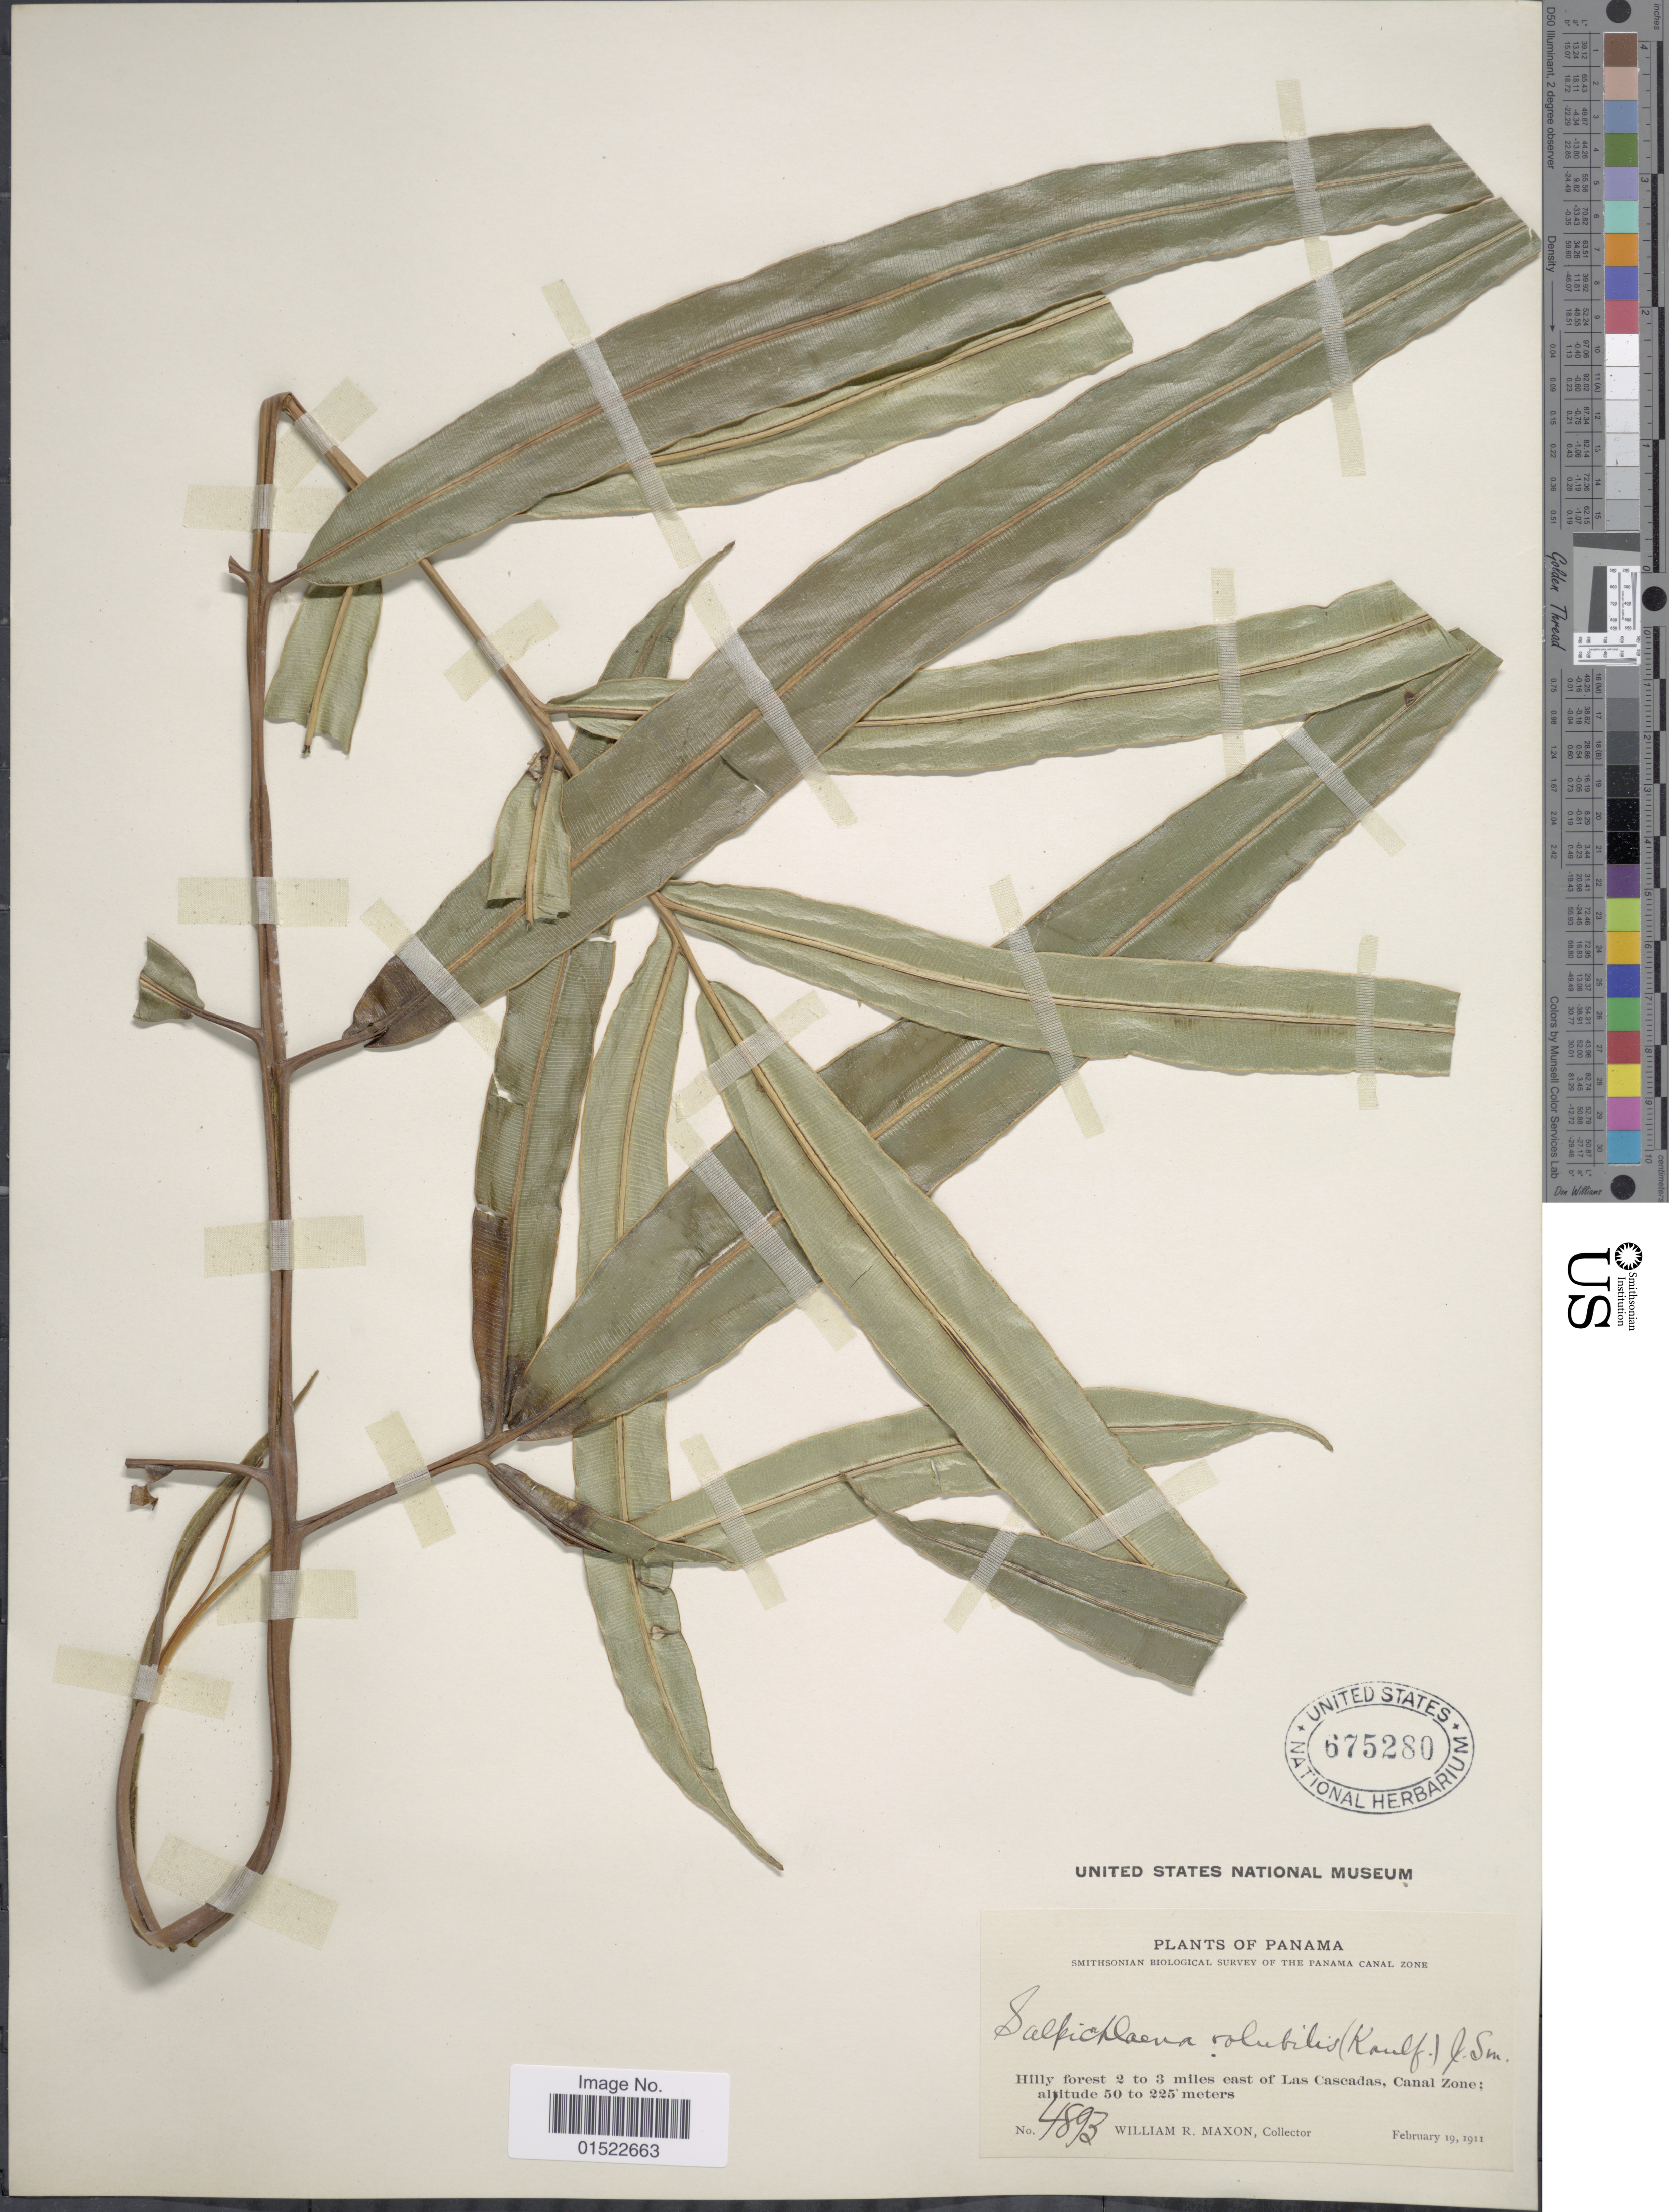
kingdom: Plantae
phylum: Tracheophyta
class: Polypodiopsida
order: Polypodiales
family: Blechnaceae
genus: Salpichlaena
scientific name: Salpichlaena volubilis subsp. volubilis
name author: (Kaulf.) J. Sm.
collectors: W. R. Maxon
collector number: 4893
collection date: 1911-02-19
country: Panama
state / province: Colón / Panamá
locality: Hilly forest 2 to 3 miles east of Las Cascadas, Canal Zone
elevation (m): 50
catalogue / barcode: US 675280